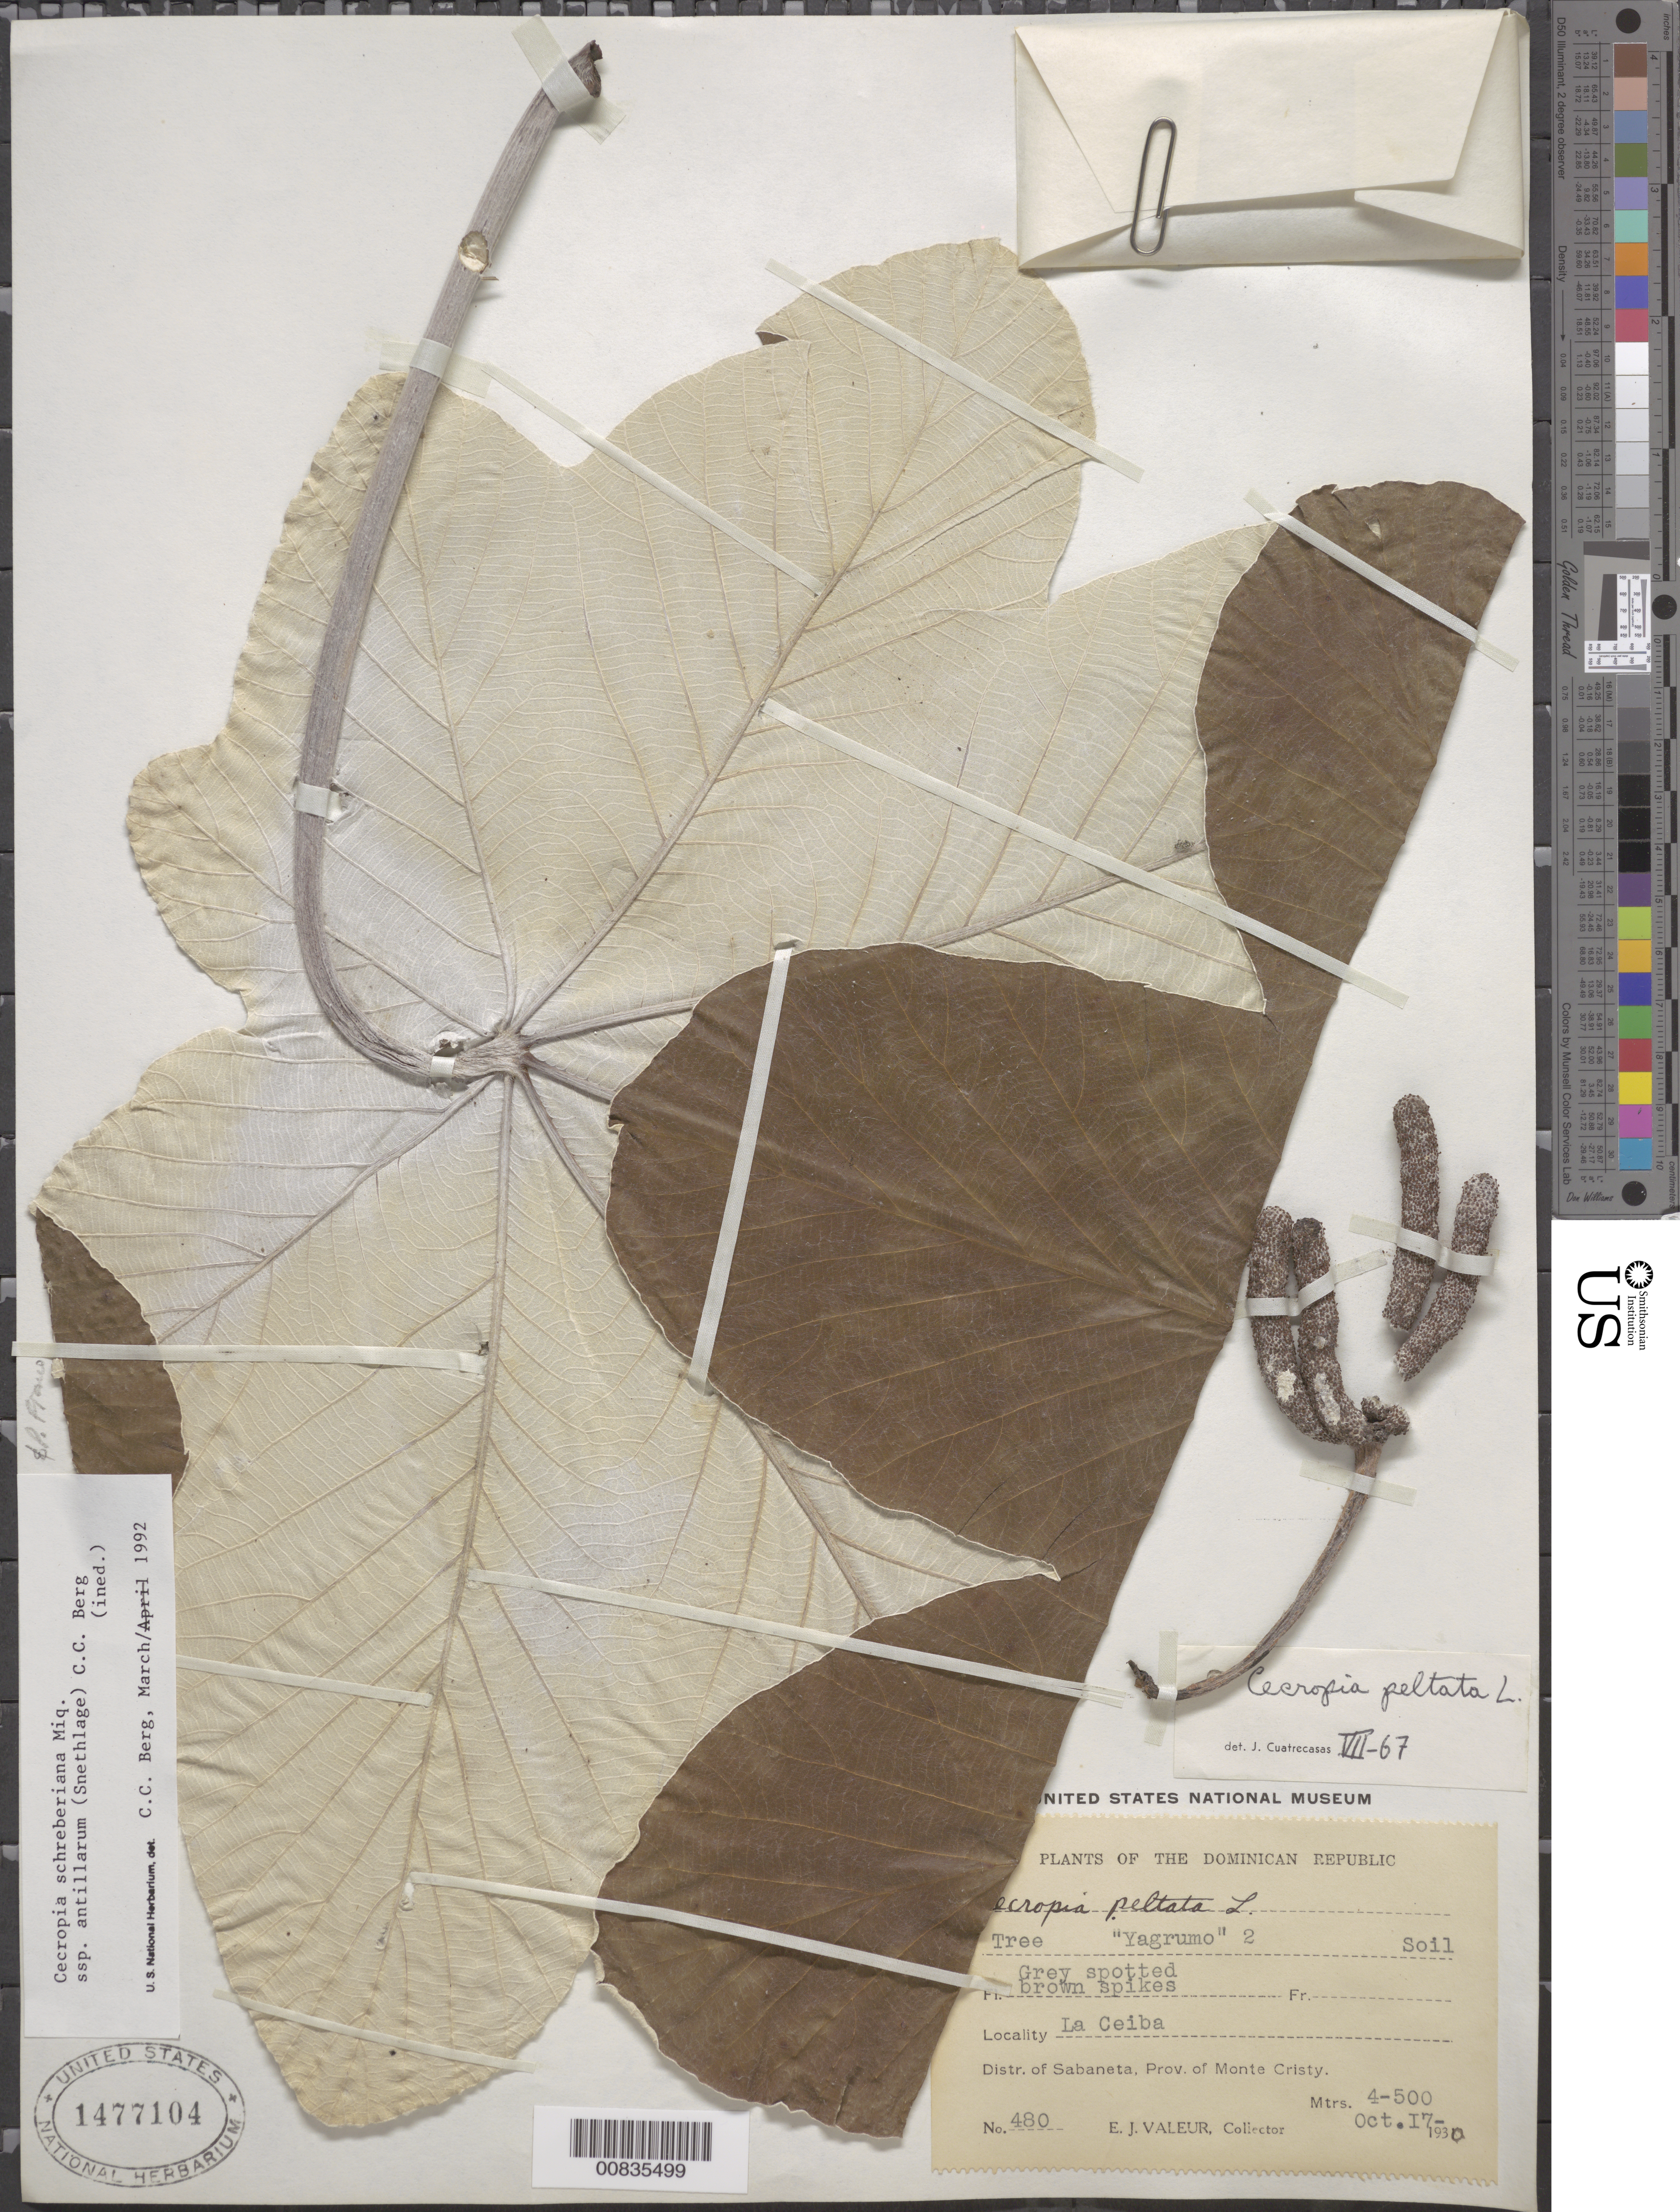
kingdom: Plantae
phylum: Tracheophyta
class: Magnoliopsida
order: Rosales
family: Urticaceae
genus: Cecropia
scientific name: Cecropia schreberiana subsp. antillarum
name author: (Snethl.) C.C. Berg & P. Franco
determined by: Berg, C. C.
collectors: E. Valeur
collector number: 480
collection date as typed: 17 Oct 1930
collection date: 1930-10-17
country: Dominican Republic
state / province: Monte Cristi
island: Hispaniola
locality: La Ceiba. Distr. of Sabaneta.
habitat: Soil.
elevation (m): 400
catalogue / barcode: US 1477104